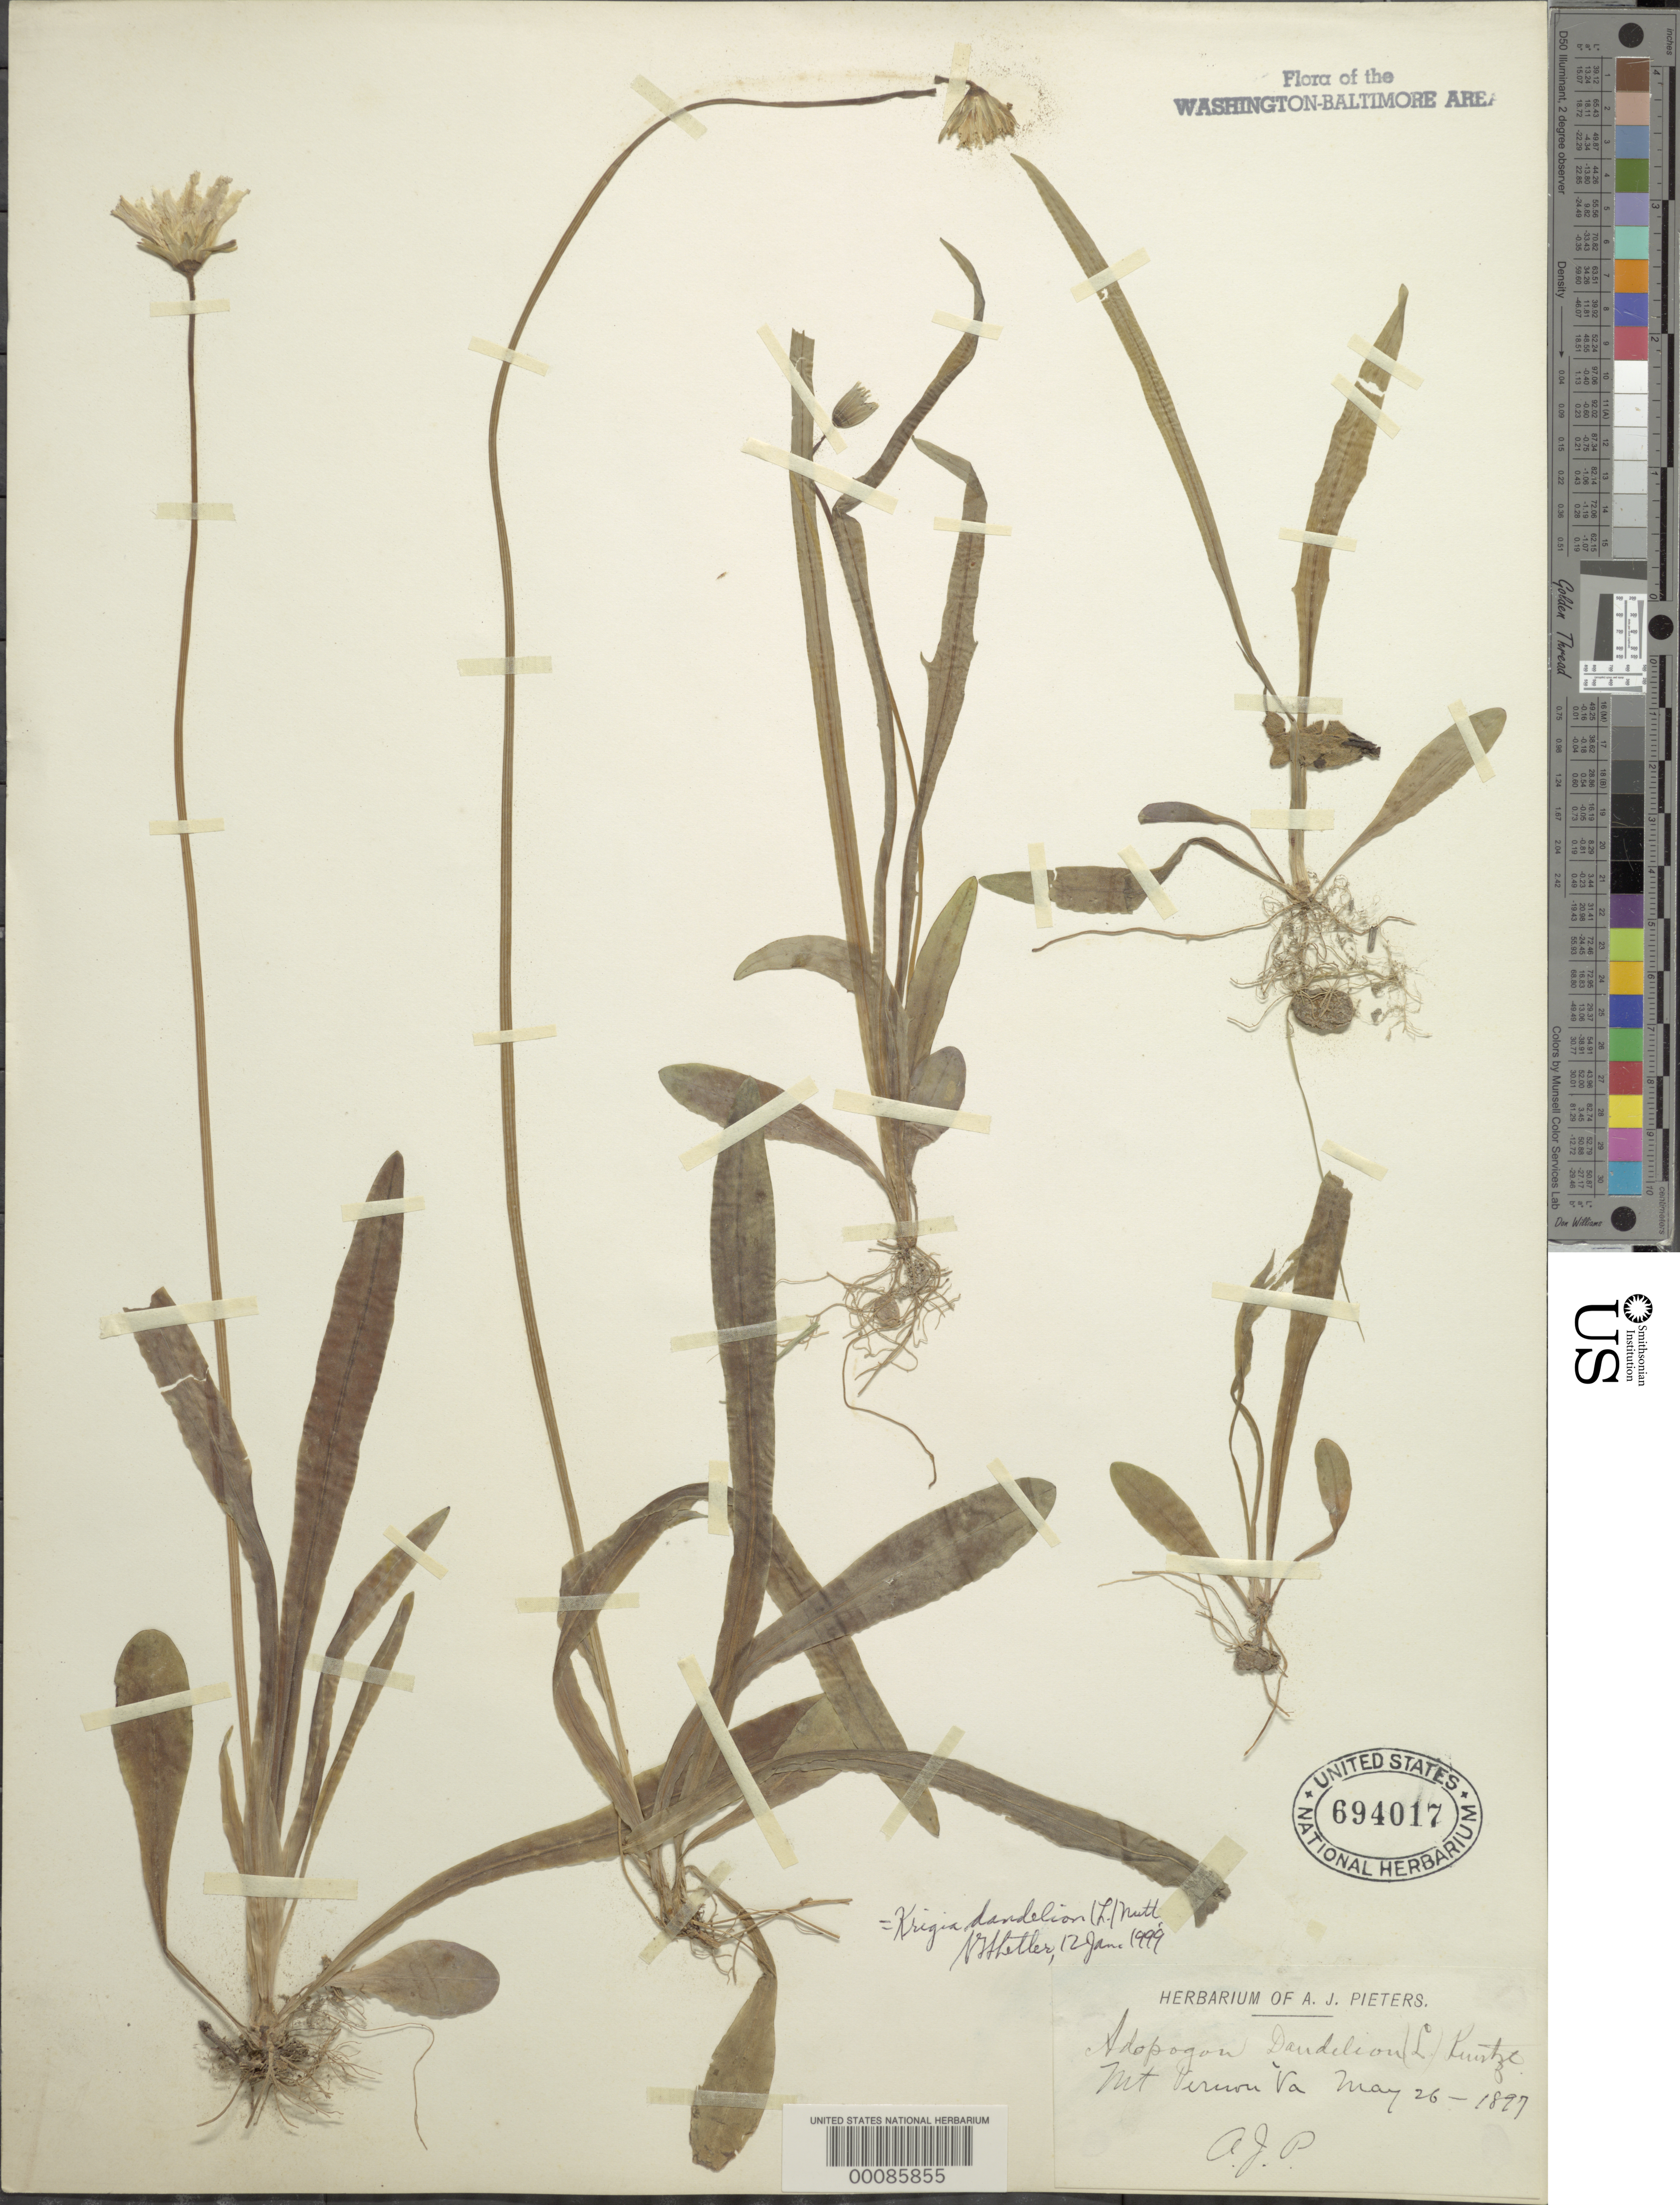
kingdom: Plantae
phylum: Tracheophyta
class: Magnoliopsida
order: Asterales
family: Asteraceae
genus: Krigia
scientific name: Krigia dandelion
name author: (L.) Nutt.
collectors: A. Pieters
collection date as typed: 26 May 1897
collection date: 1897-05-26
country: United States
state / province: Virginia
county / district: Fairfax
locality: Mount Vernon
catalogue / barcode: US 694017